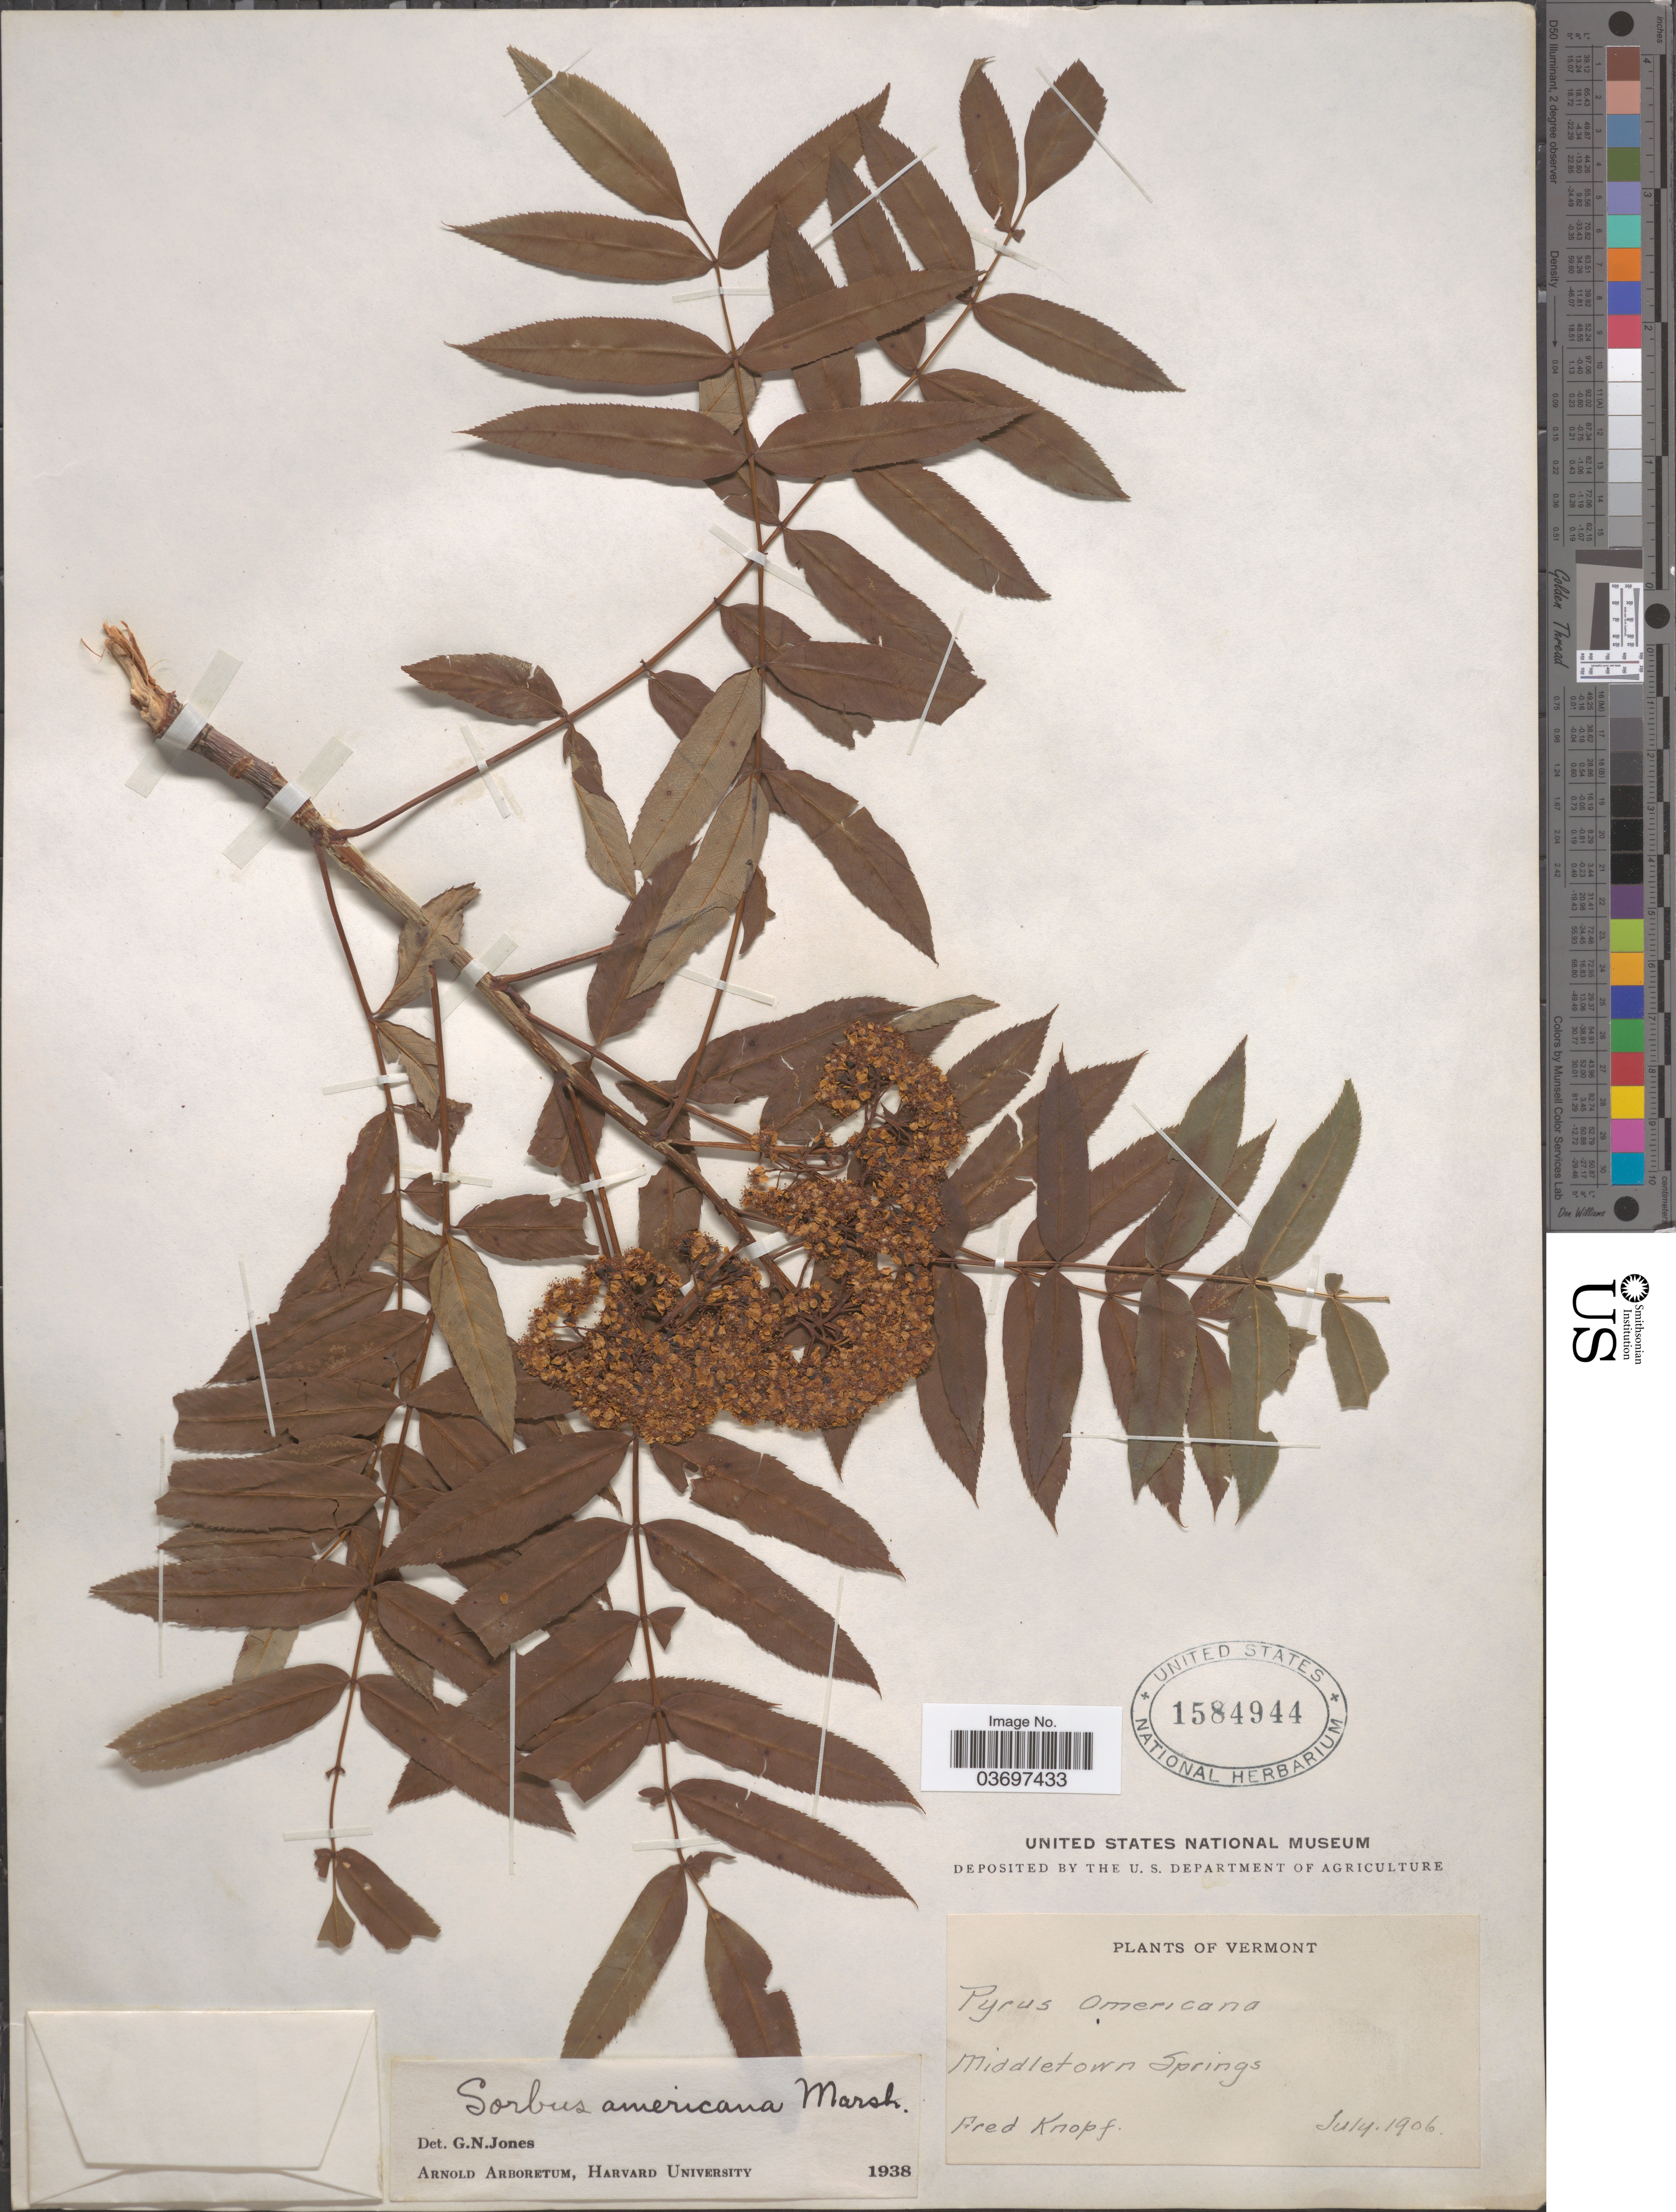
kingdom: Plantae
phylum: Tracheophyta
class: Magnoliopsida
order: Rosales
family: Rosaceae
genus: Sorbus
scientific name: Sorbus americana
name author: Marshall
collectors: F. Knopf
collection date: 1906-07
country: United States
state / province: Vermont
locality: Middletown Springs.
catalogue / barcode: US 1584944